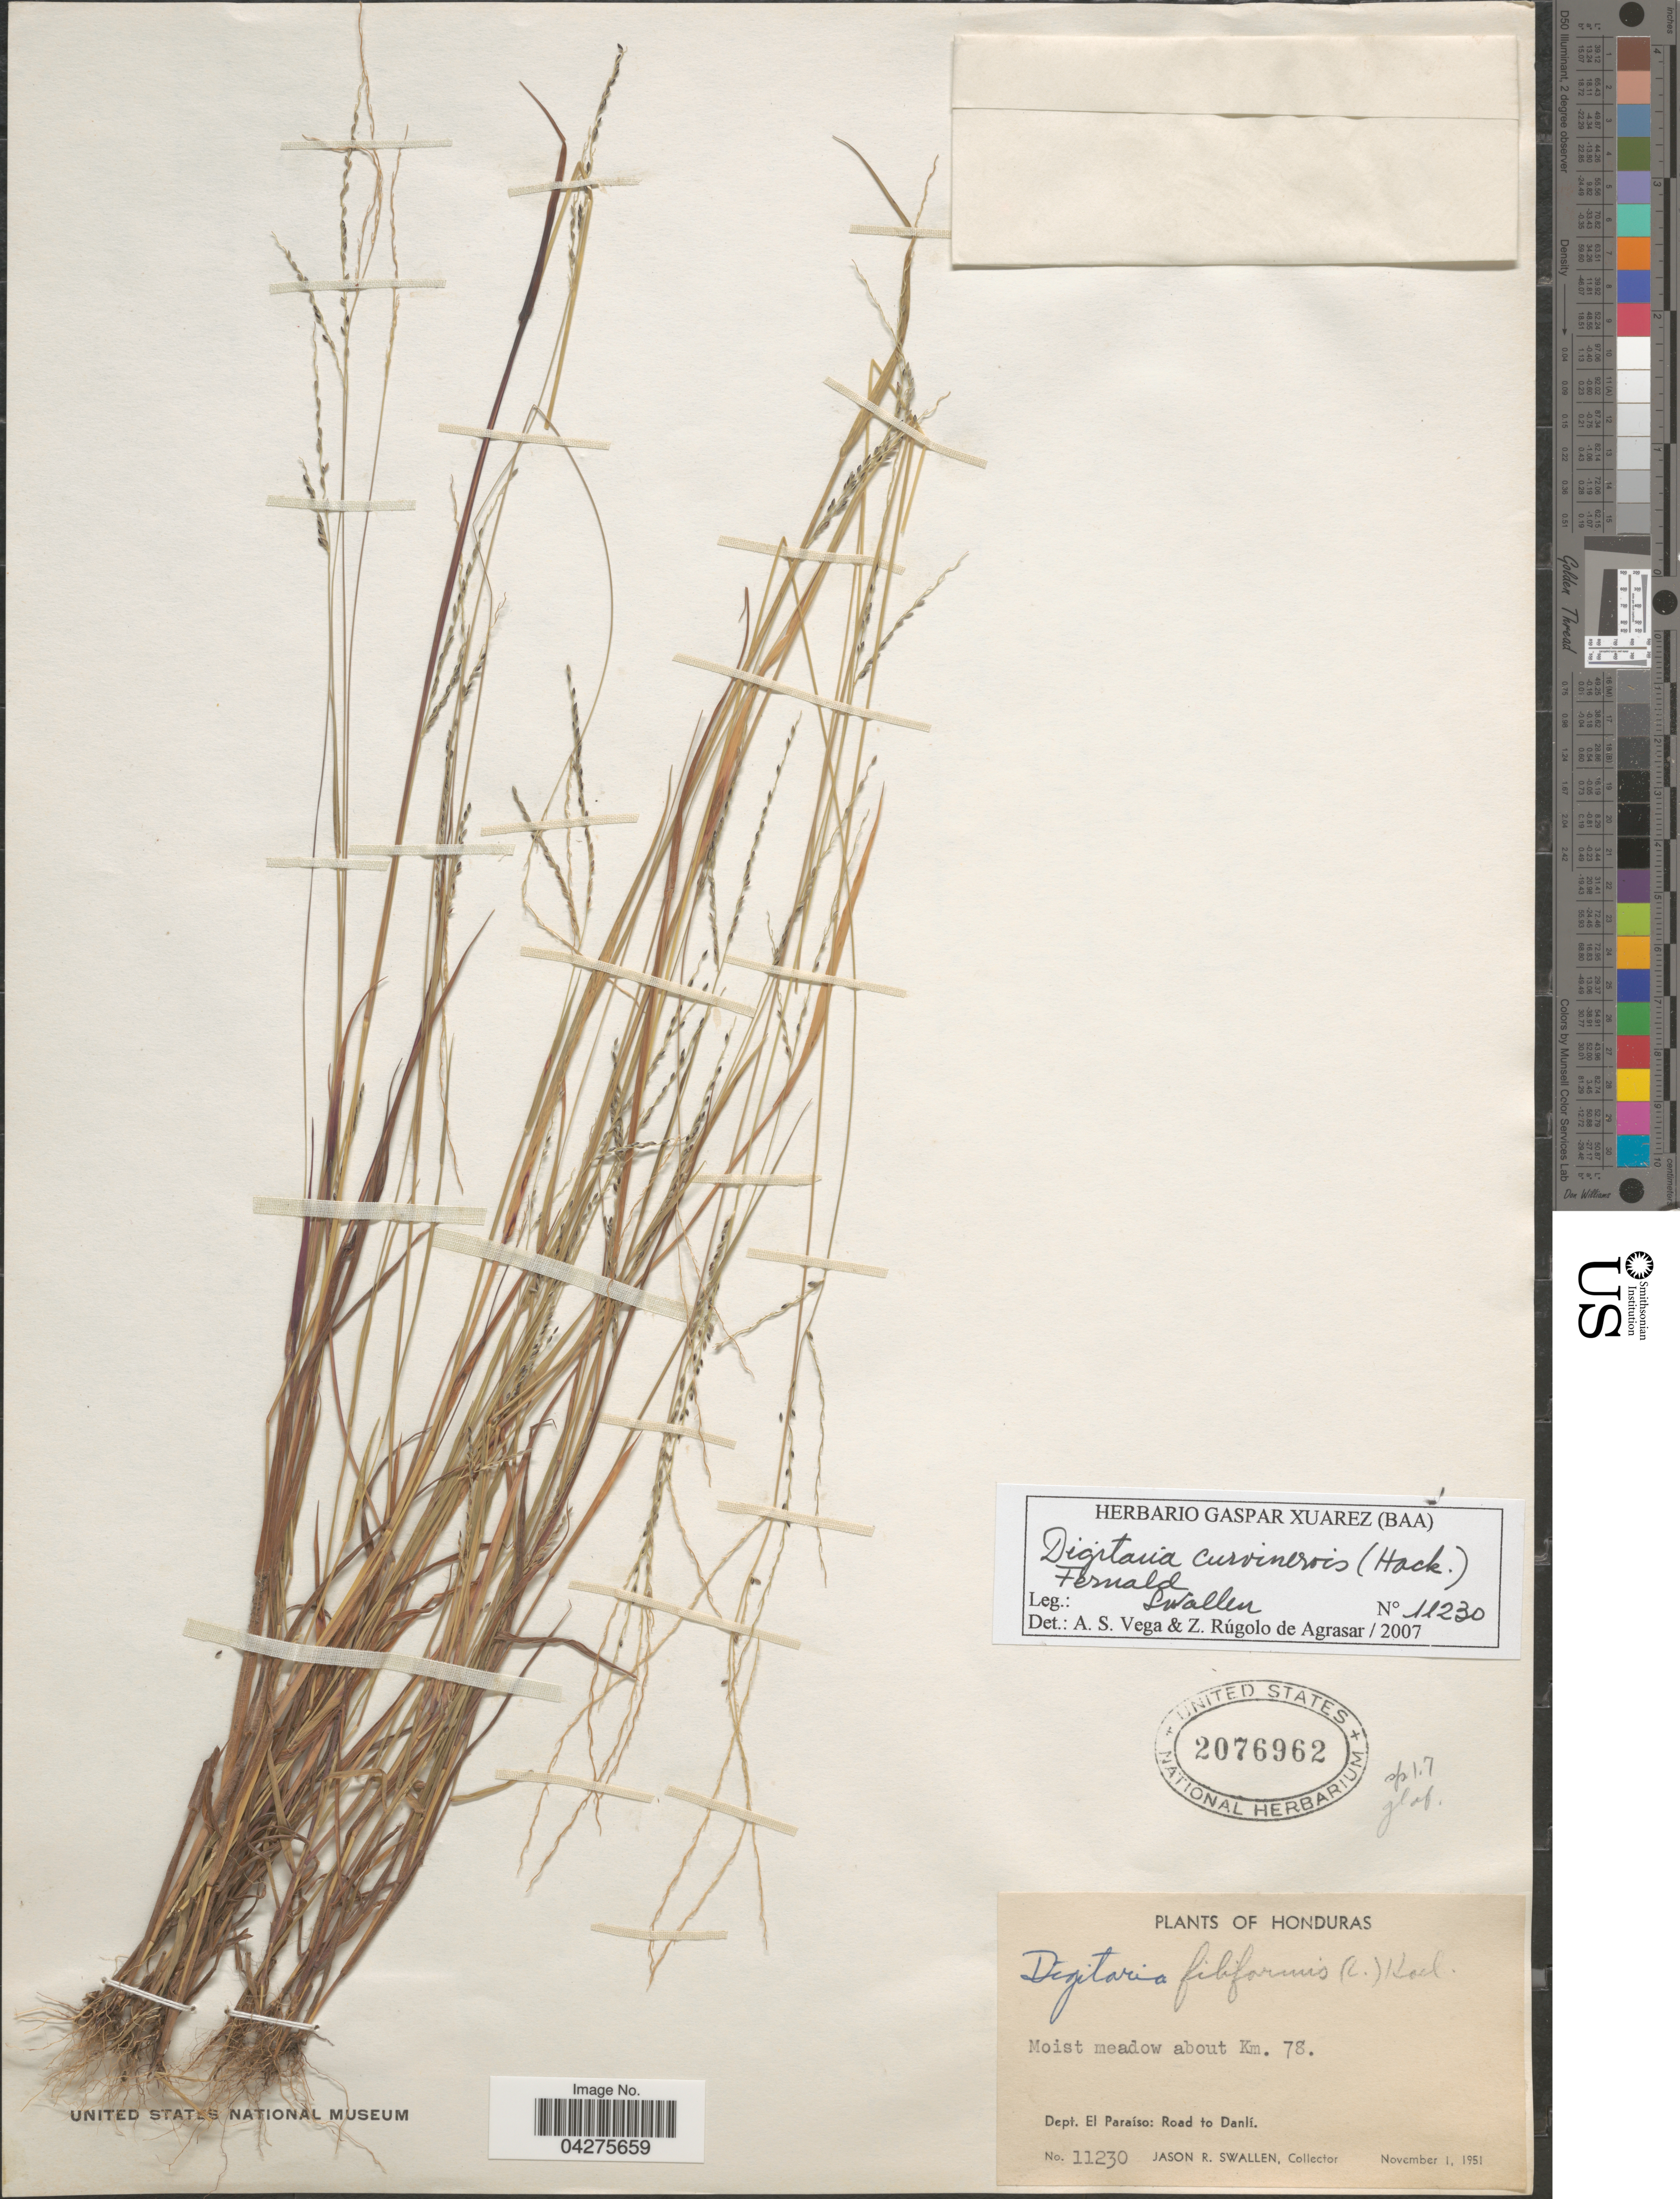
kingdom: Plantae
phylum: Tracheophyta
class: Liliopsida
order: Poales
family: Poaceae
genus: Digitaria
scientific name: Digitaria curvinervis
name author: (Hack.) Fernald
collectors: J. R. Swallen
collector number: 11230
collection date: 1951-11-01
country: Honduras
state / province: El Paraiso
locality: Moist meadow about Km. 78. Dept. El Paraíso: Road to Danlí.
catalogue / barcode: US 2076962